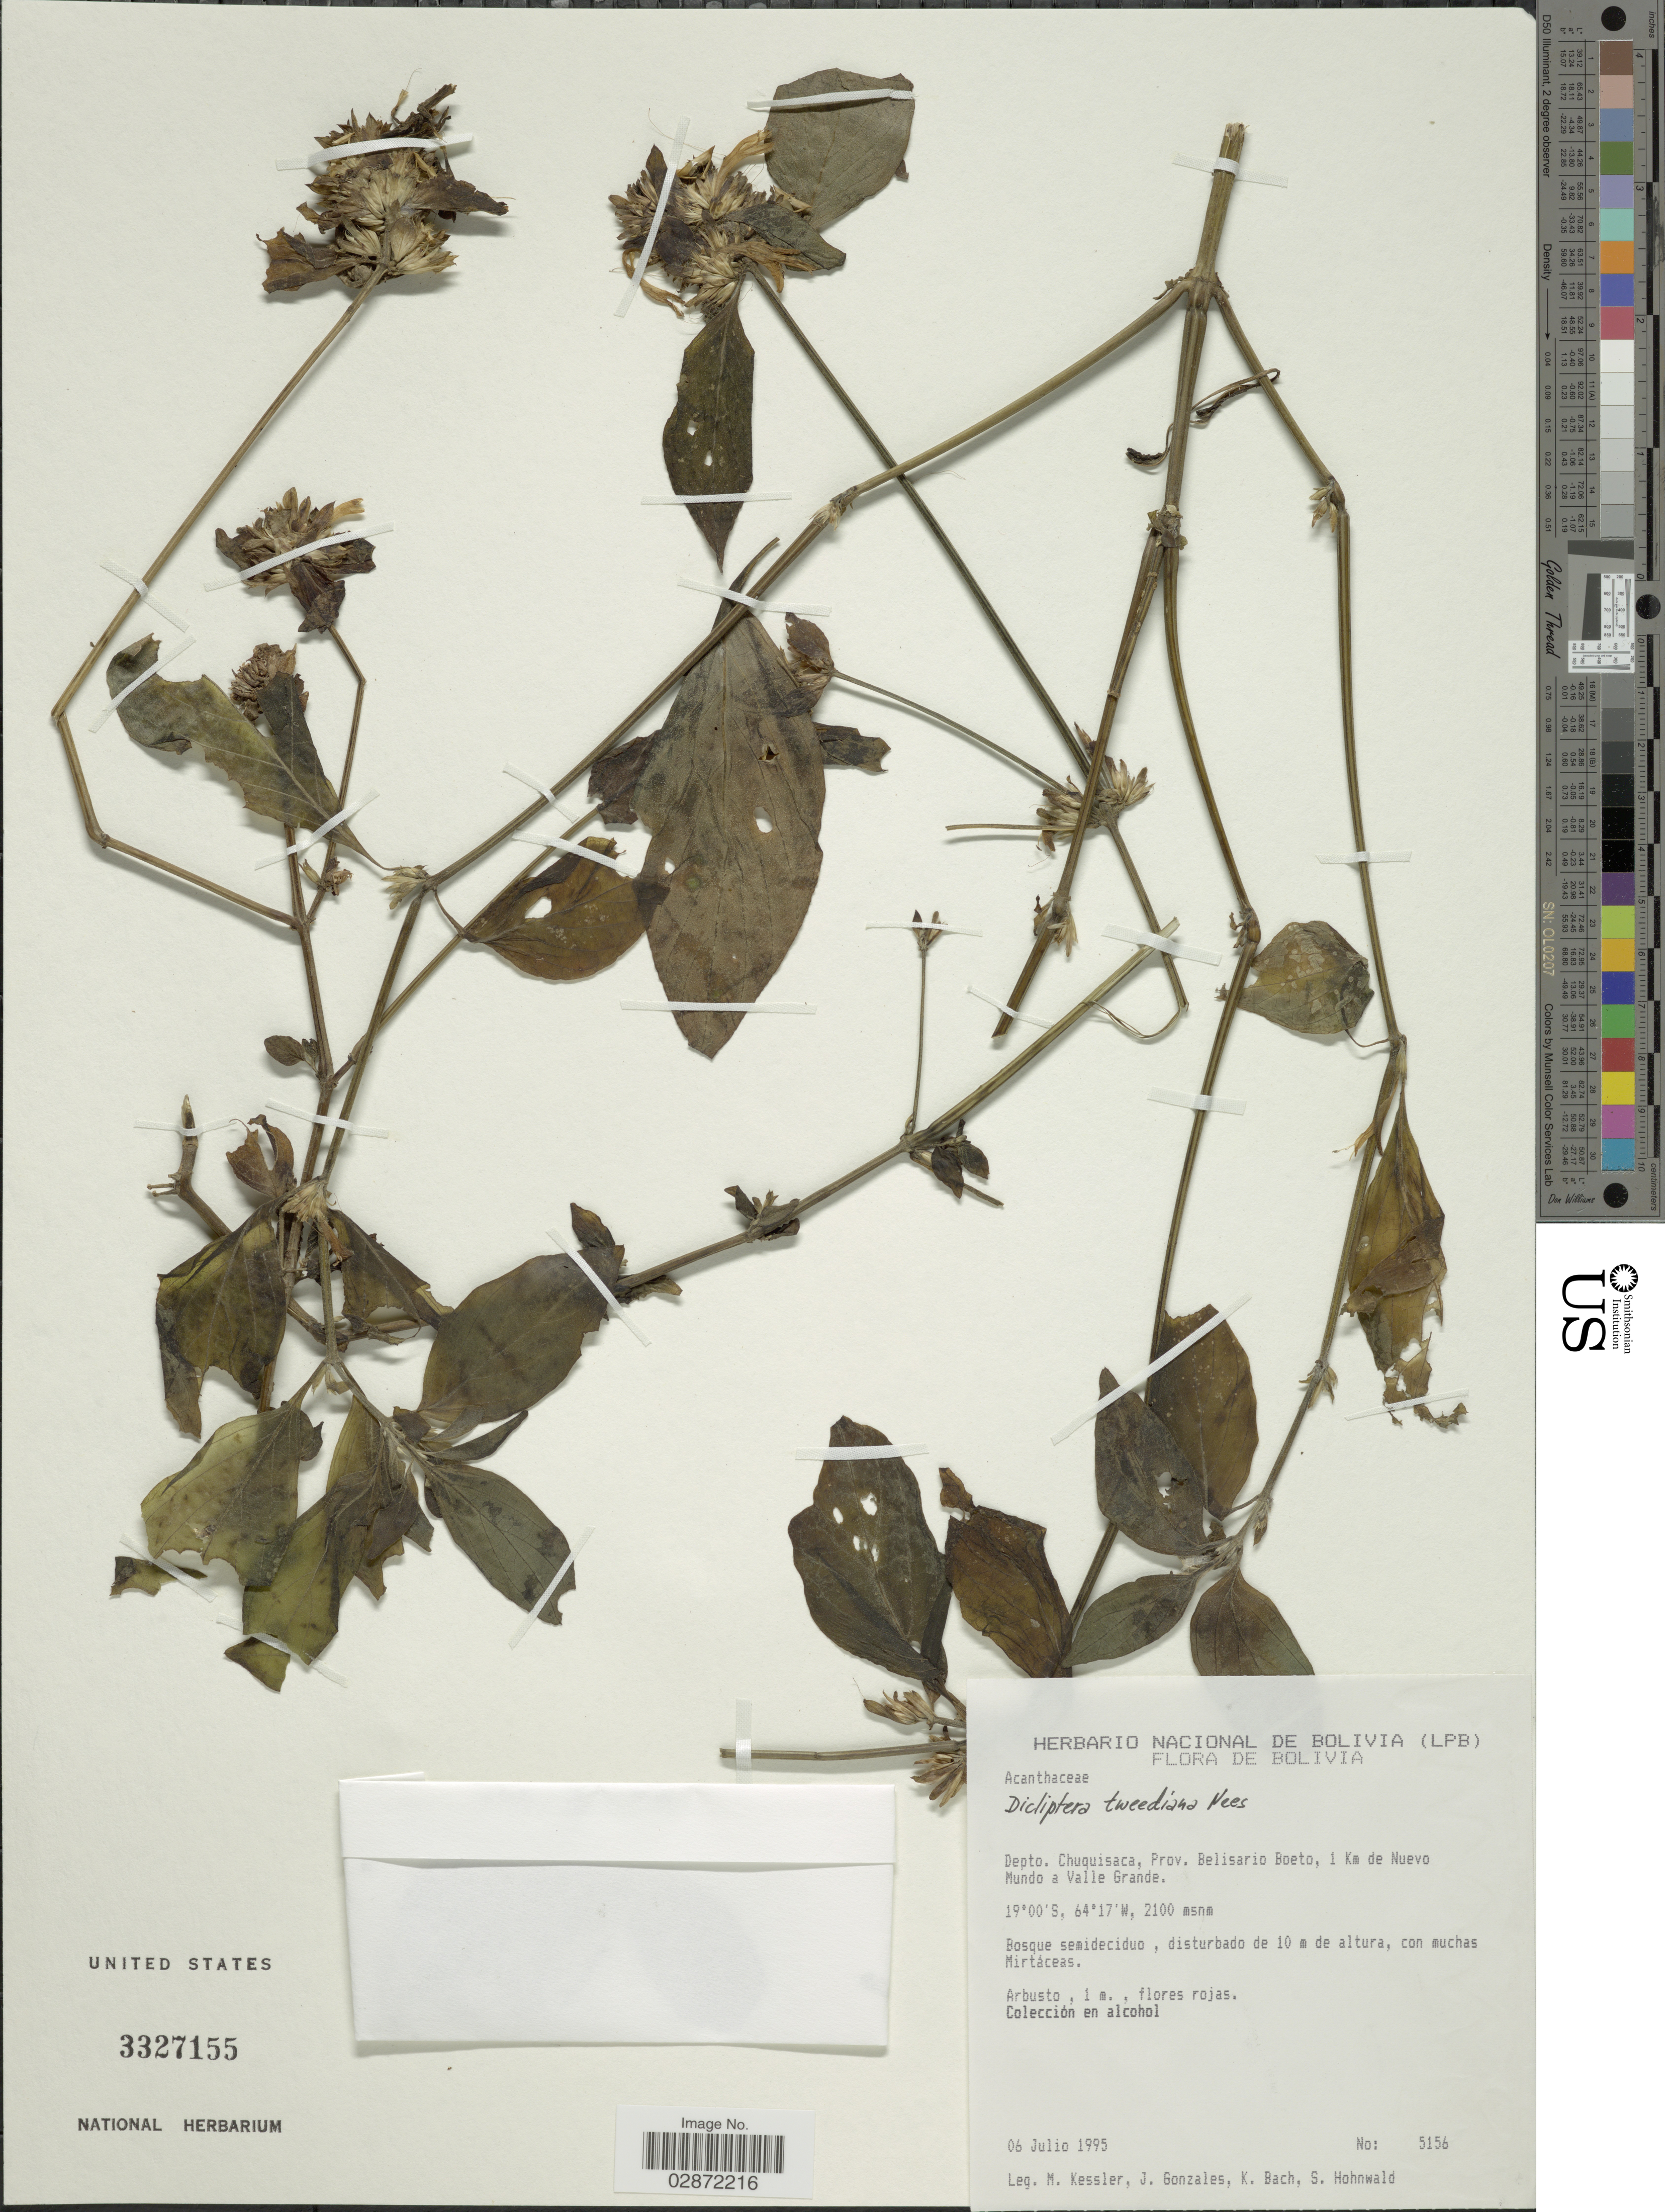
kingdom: Plantae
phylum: Tracheophyta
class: Magnoliopsida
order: Lamiales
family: Acanthaceae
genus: Dicliptera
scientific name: Dicliptera squarrosa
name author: Nees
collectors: M. Kessler, J. Gonzales, K. Bach & S. Hohnwald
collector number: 5156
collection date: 1995-07-06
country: Bolivia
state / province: Chuquisaca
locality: Depto. Chuquisaca, Prov. Belisario Boeto, 1 Km de Nuevo Mundo a Valle Grande.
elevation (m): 2100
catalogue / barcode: US 3327155